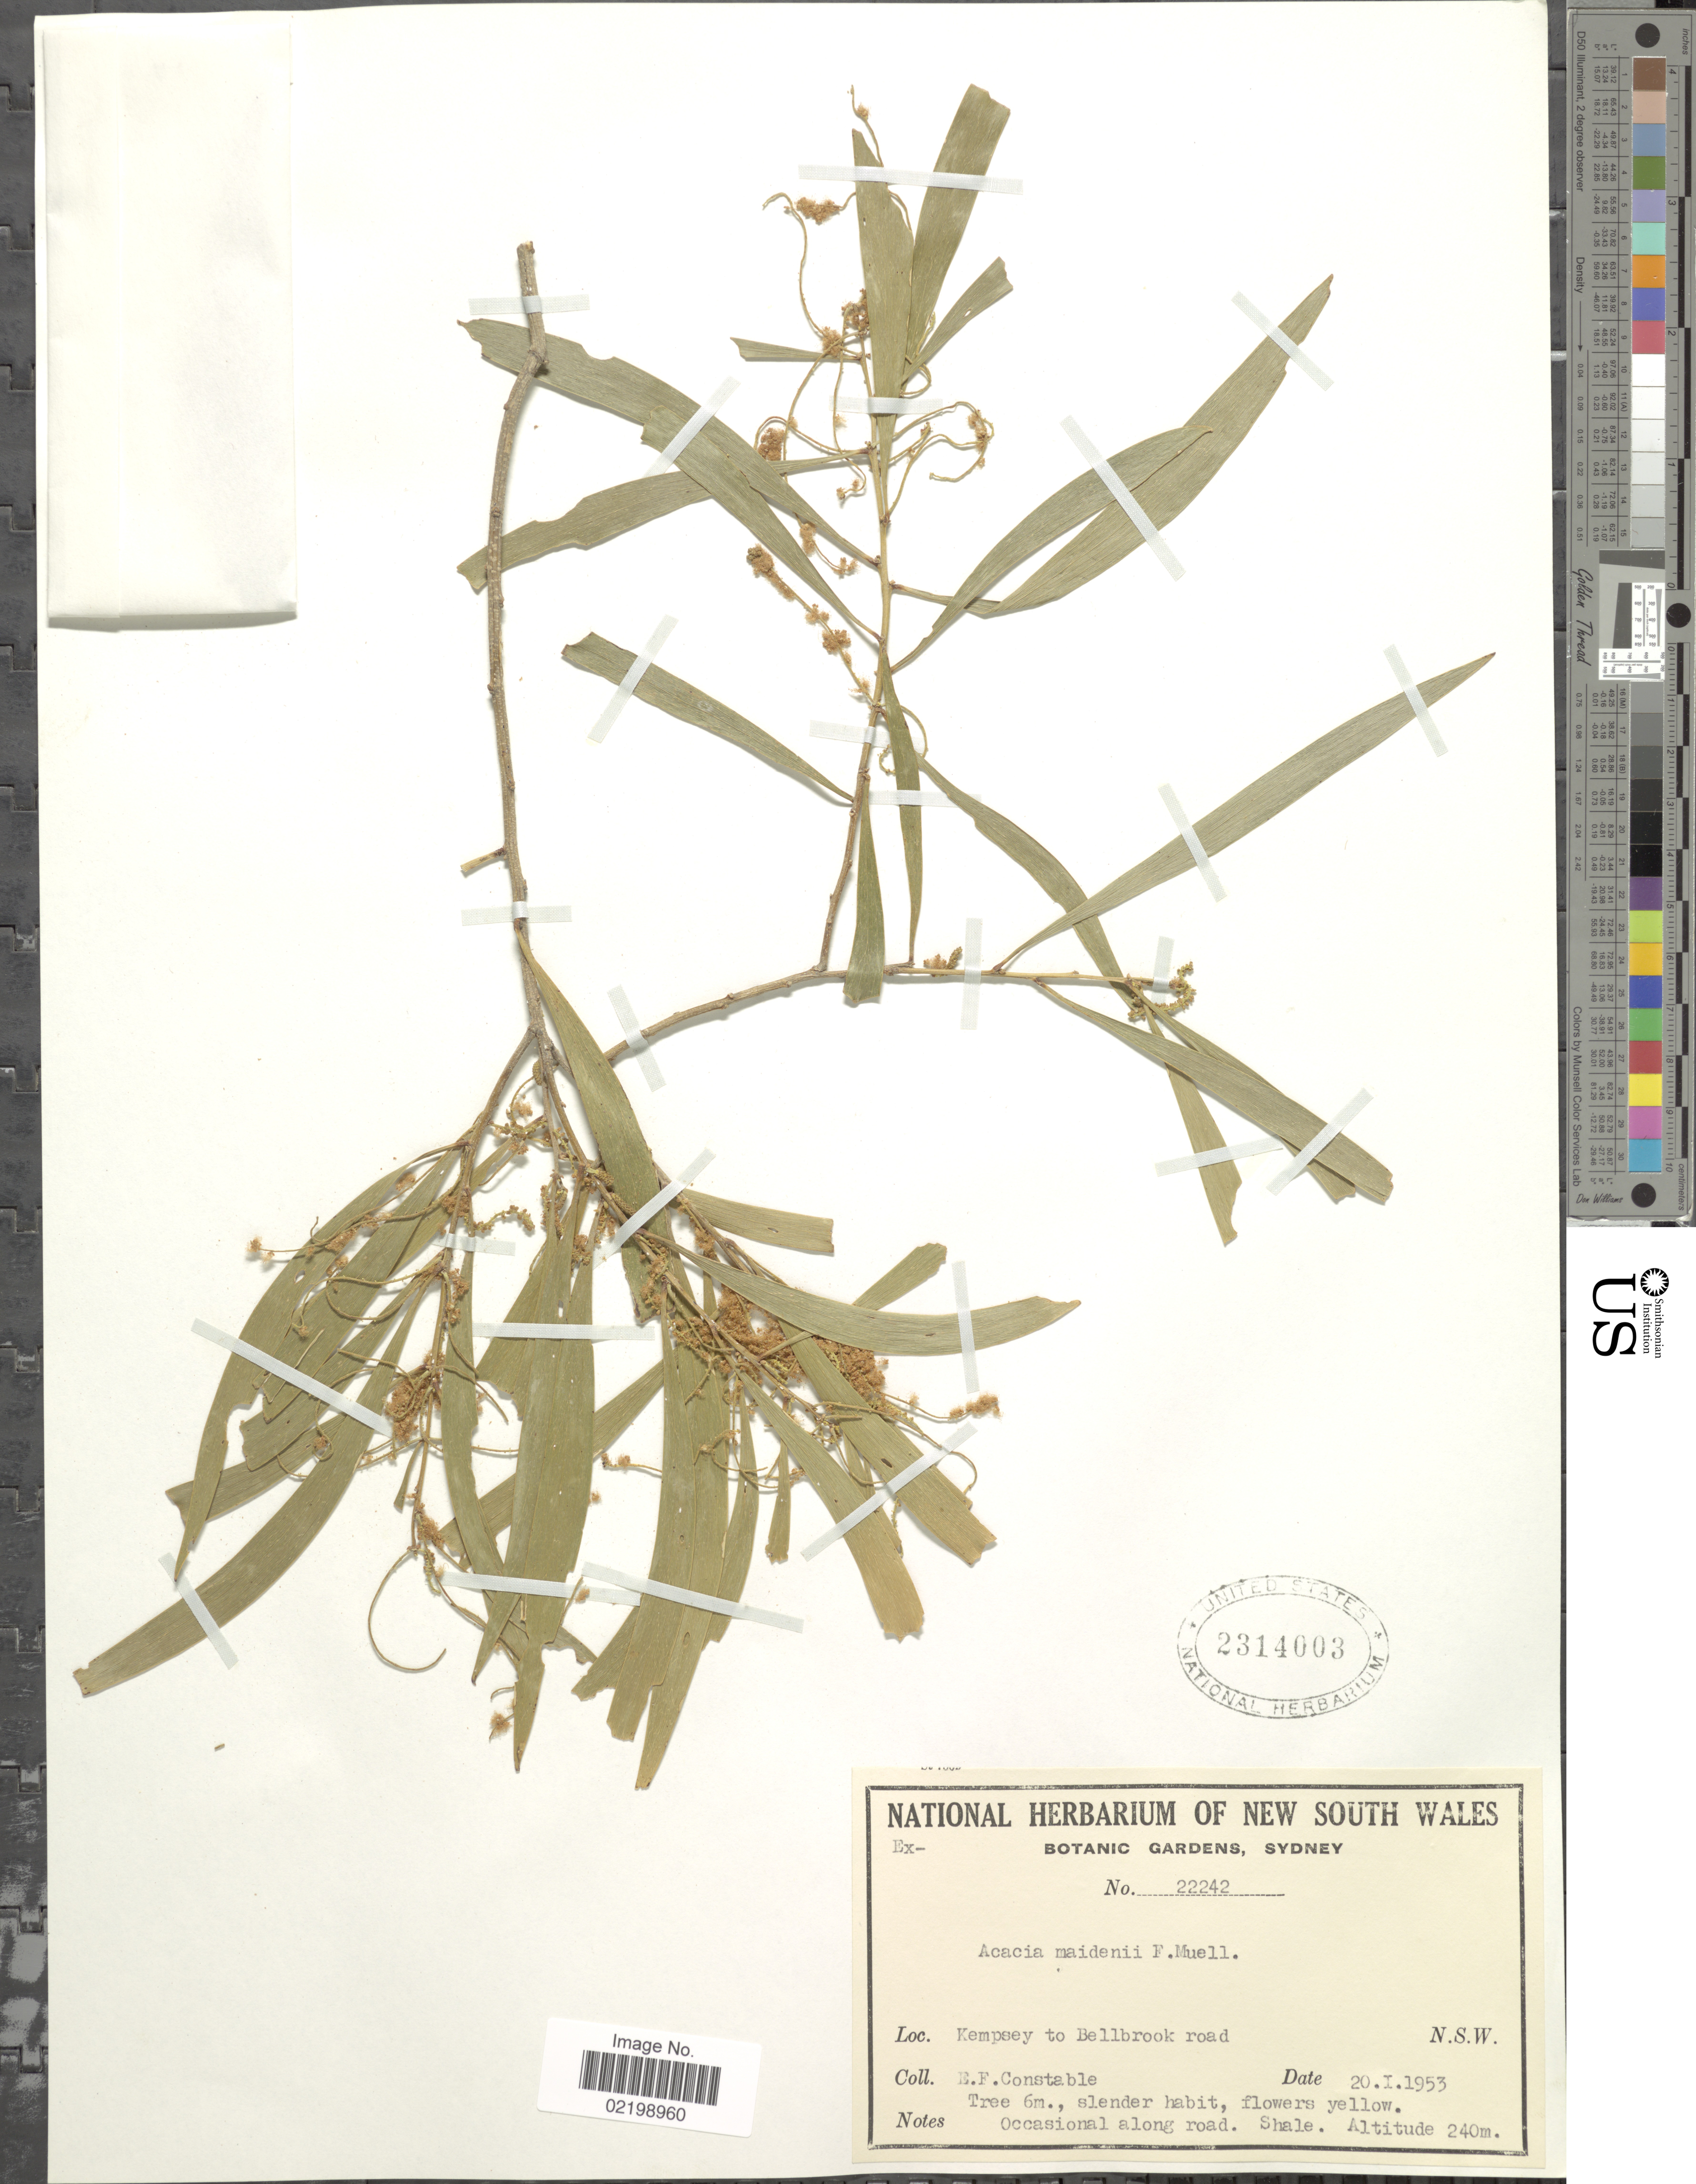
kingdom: Plantae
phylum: Tracheophyta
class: Magnoliopsida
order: Fabales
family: Fabaceae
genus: Acacia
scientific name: Acacia maidenii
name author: F. Muell.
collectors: E. F. Constable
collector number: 22242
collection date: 1953-01-20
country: Australia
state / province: New South Wales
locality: Kempsey to Bellbrook road, N.S.W.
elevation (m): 240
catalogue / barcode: US 2314003